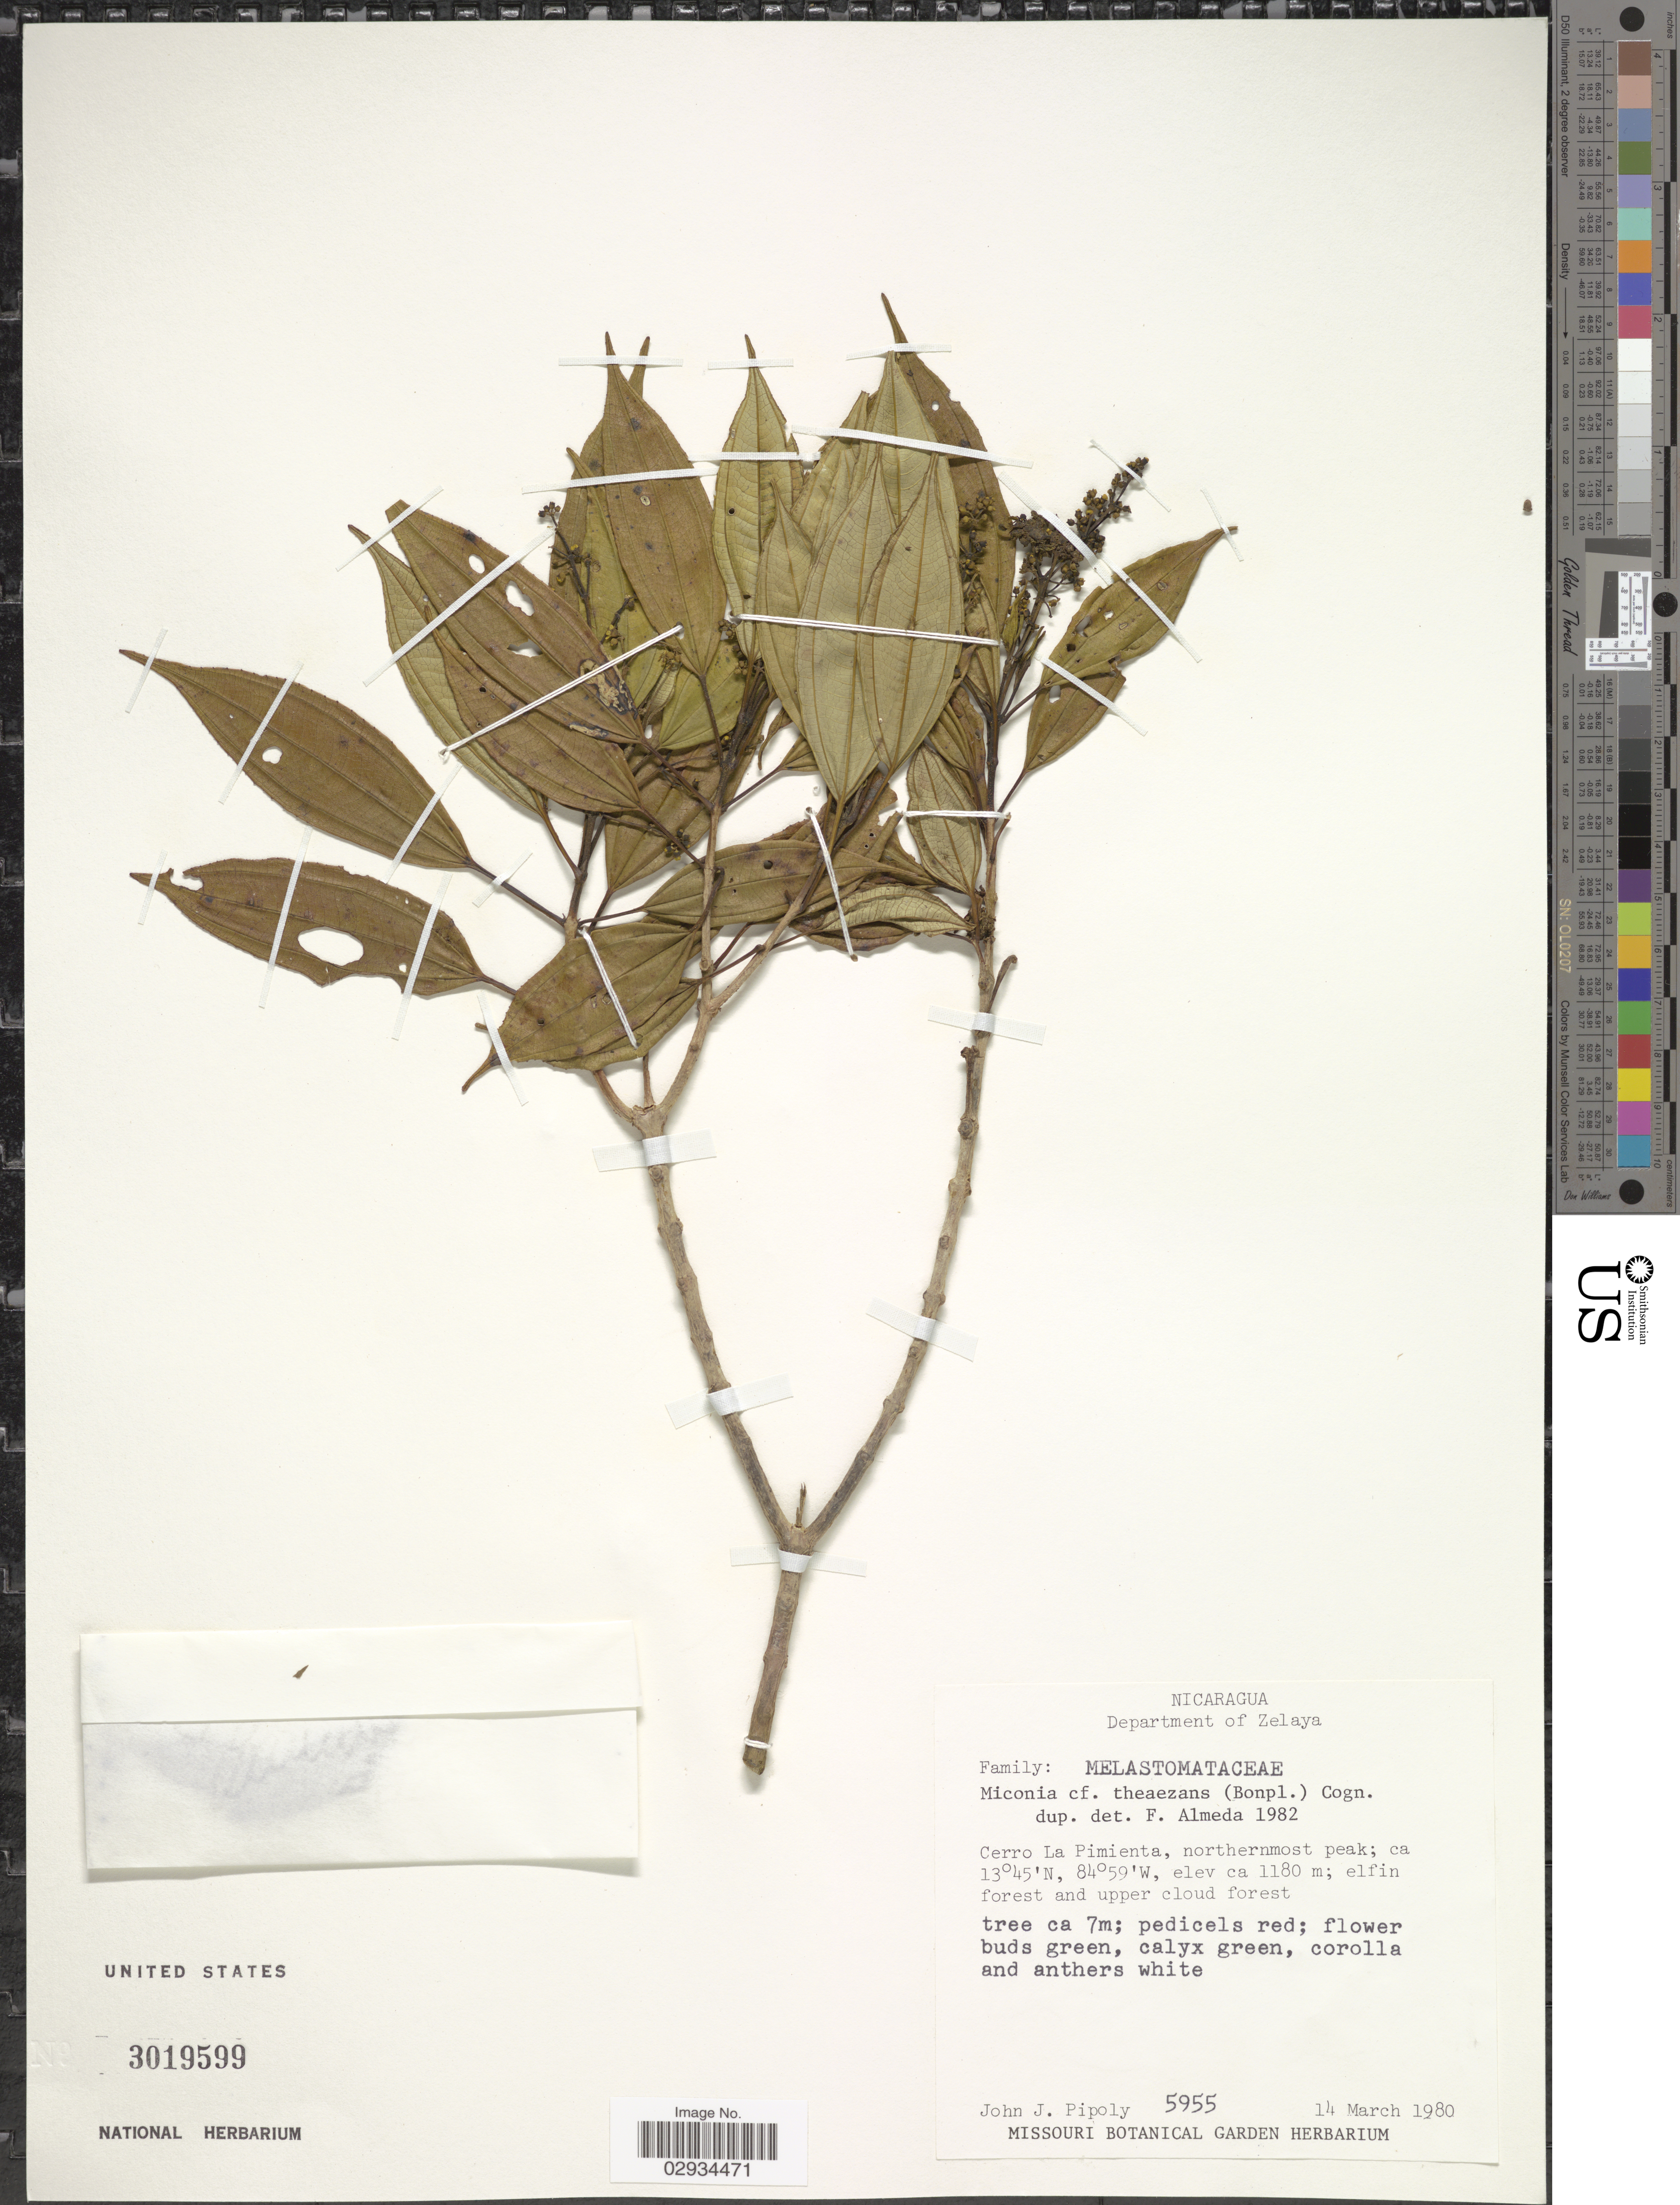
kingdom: Plantae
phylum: Tracheophyta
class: Magnoliopsida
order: Myrtales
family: Melastomataceae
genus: Miconia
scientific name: Miconia theizans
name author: (Bonpl.) Cogn.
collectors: J. J. Pipoly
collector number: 5955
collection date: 1980-03-14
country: Nicaragua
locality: Department of Zelaya. Cerro La Pimienta, northernmost peak.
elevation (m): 1180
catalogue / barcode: US 3019599